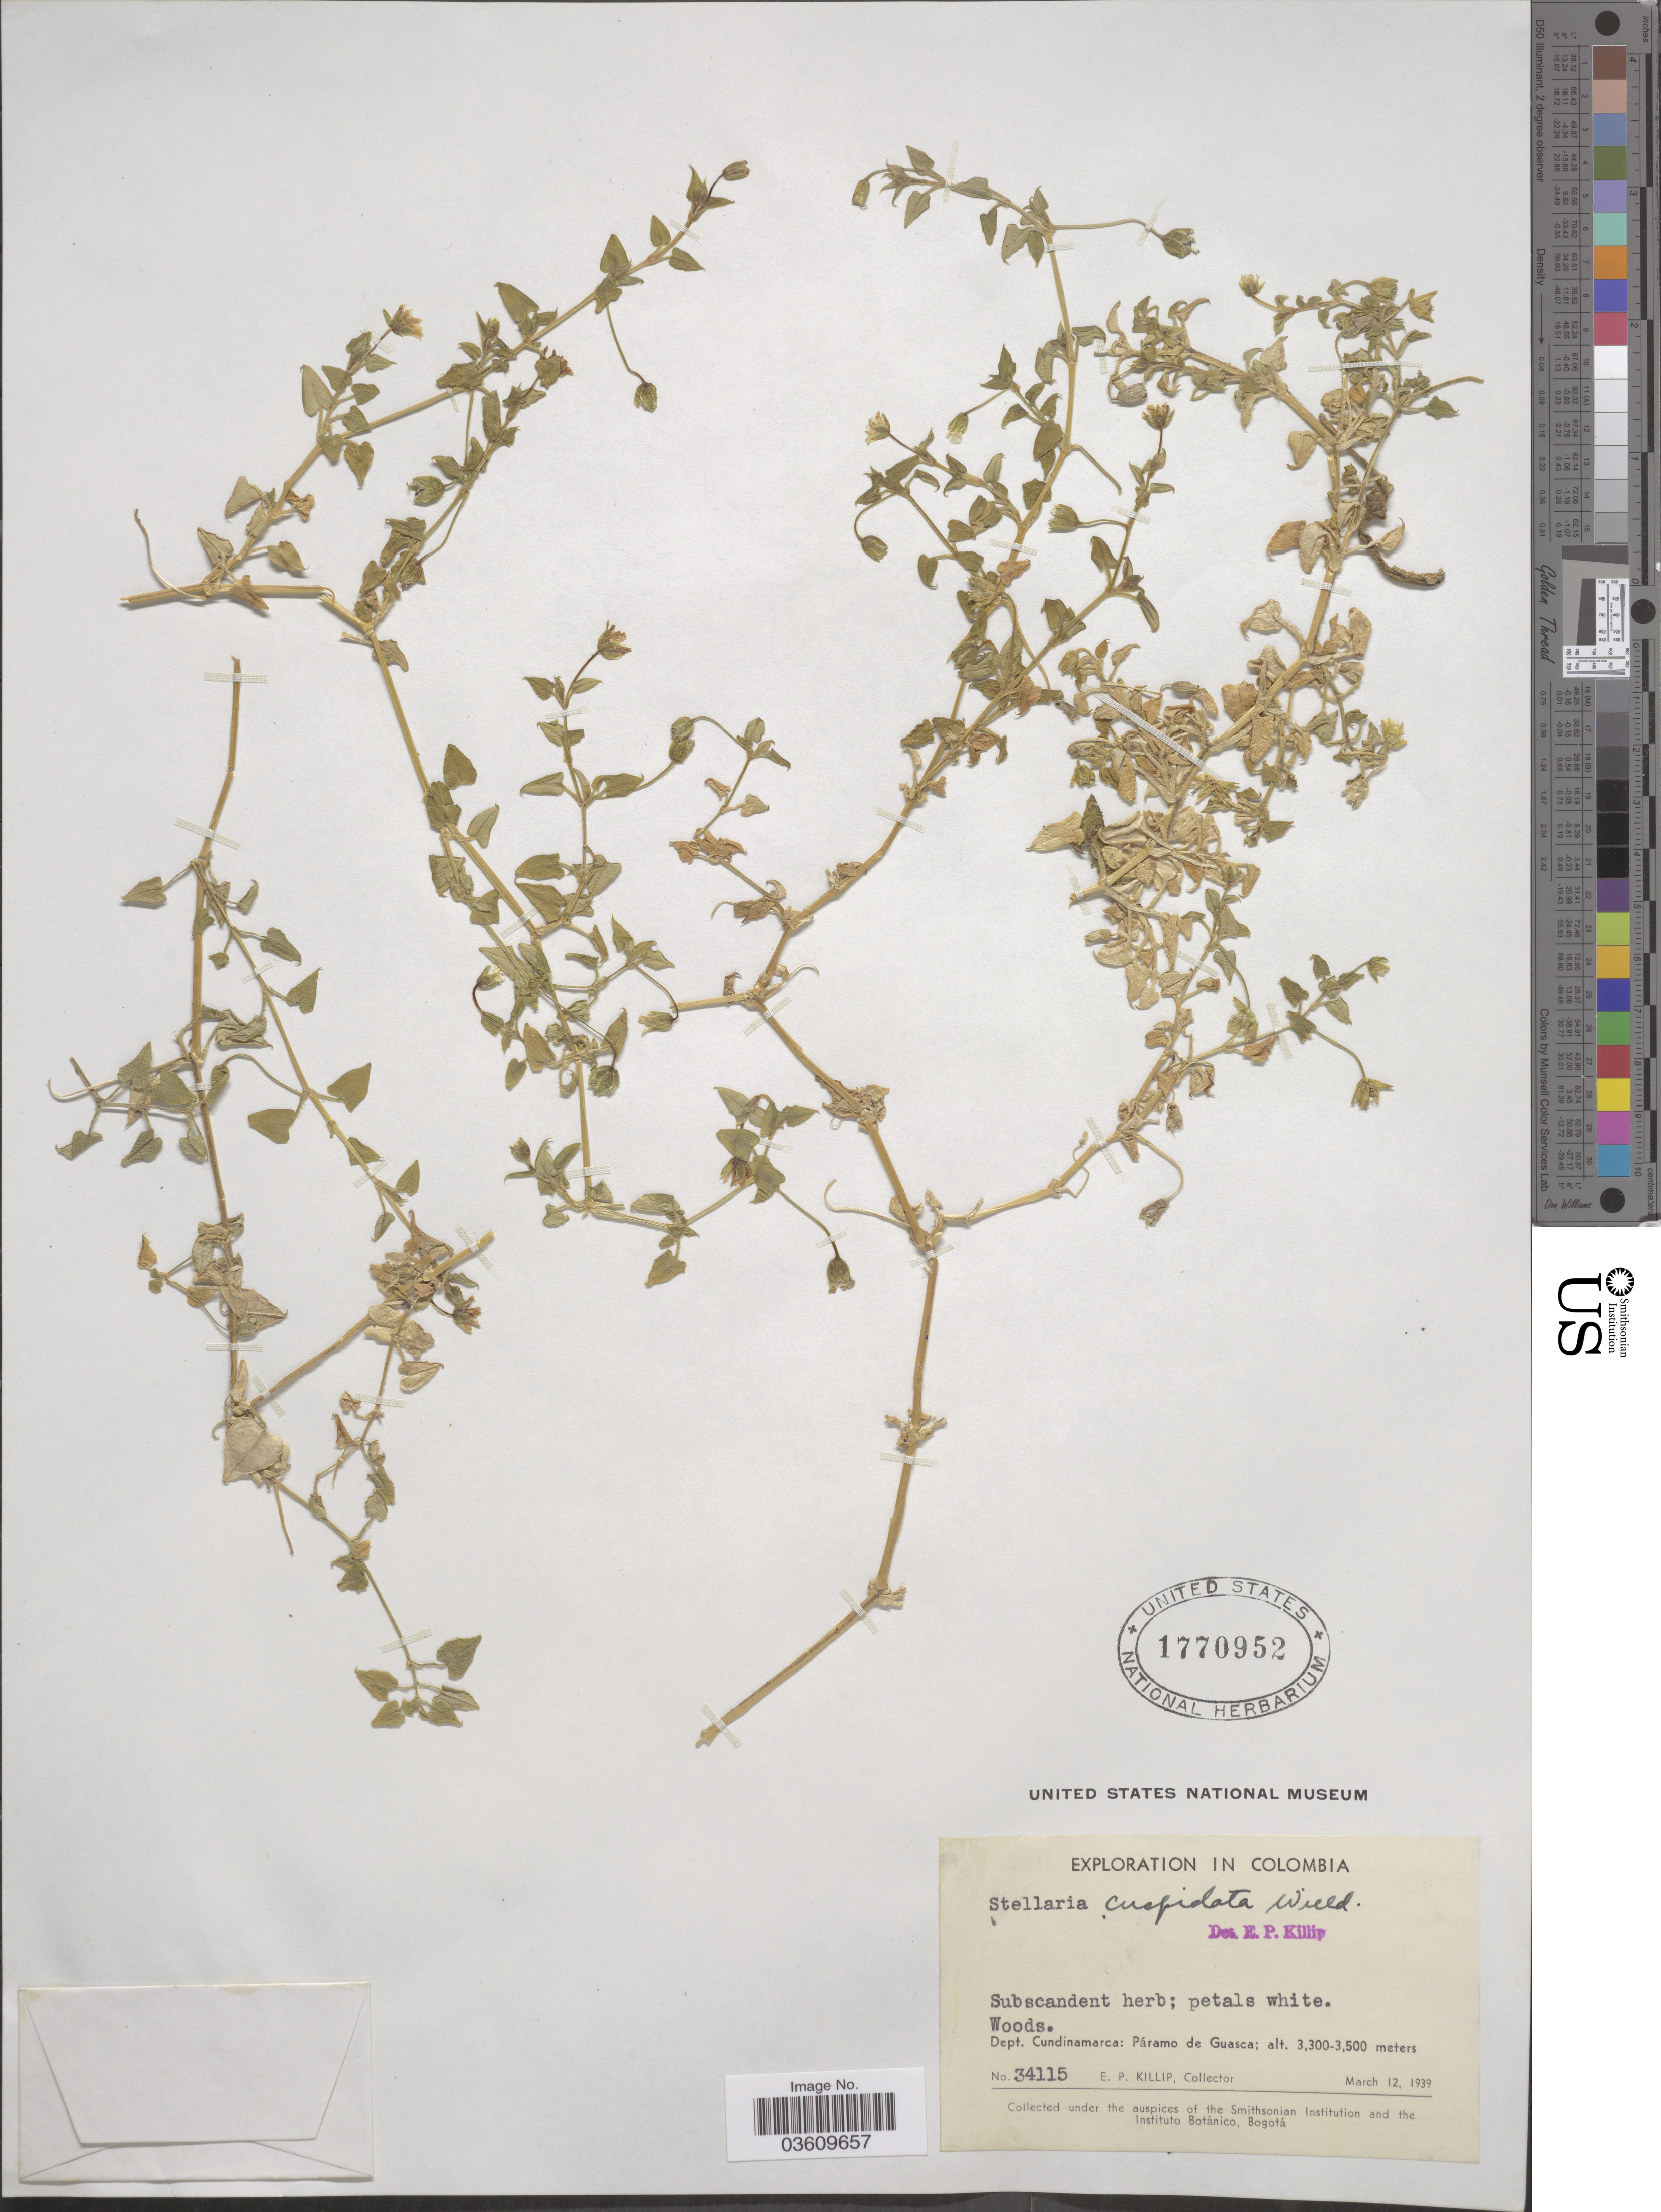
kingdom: Plantae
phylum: Tracheophyta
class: Magnoliopsida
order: Caryophyllales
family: Caryophyllaceae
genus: Stellaria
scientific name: Stellaria cuspidata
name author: Willd. ex Schltdl.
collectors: E. P. Killip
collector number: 34115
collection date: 1939-03-12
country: Colombia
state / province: Cundinamarca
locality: Dept. Cundinamarca: Páramo de Guasca.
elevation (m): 3300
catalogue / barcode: US 1770952